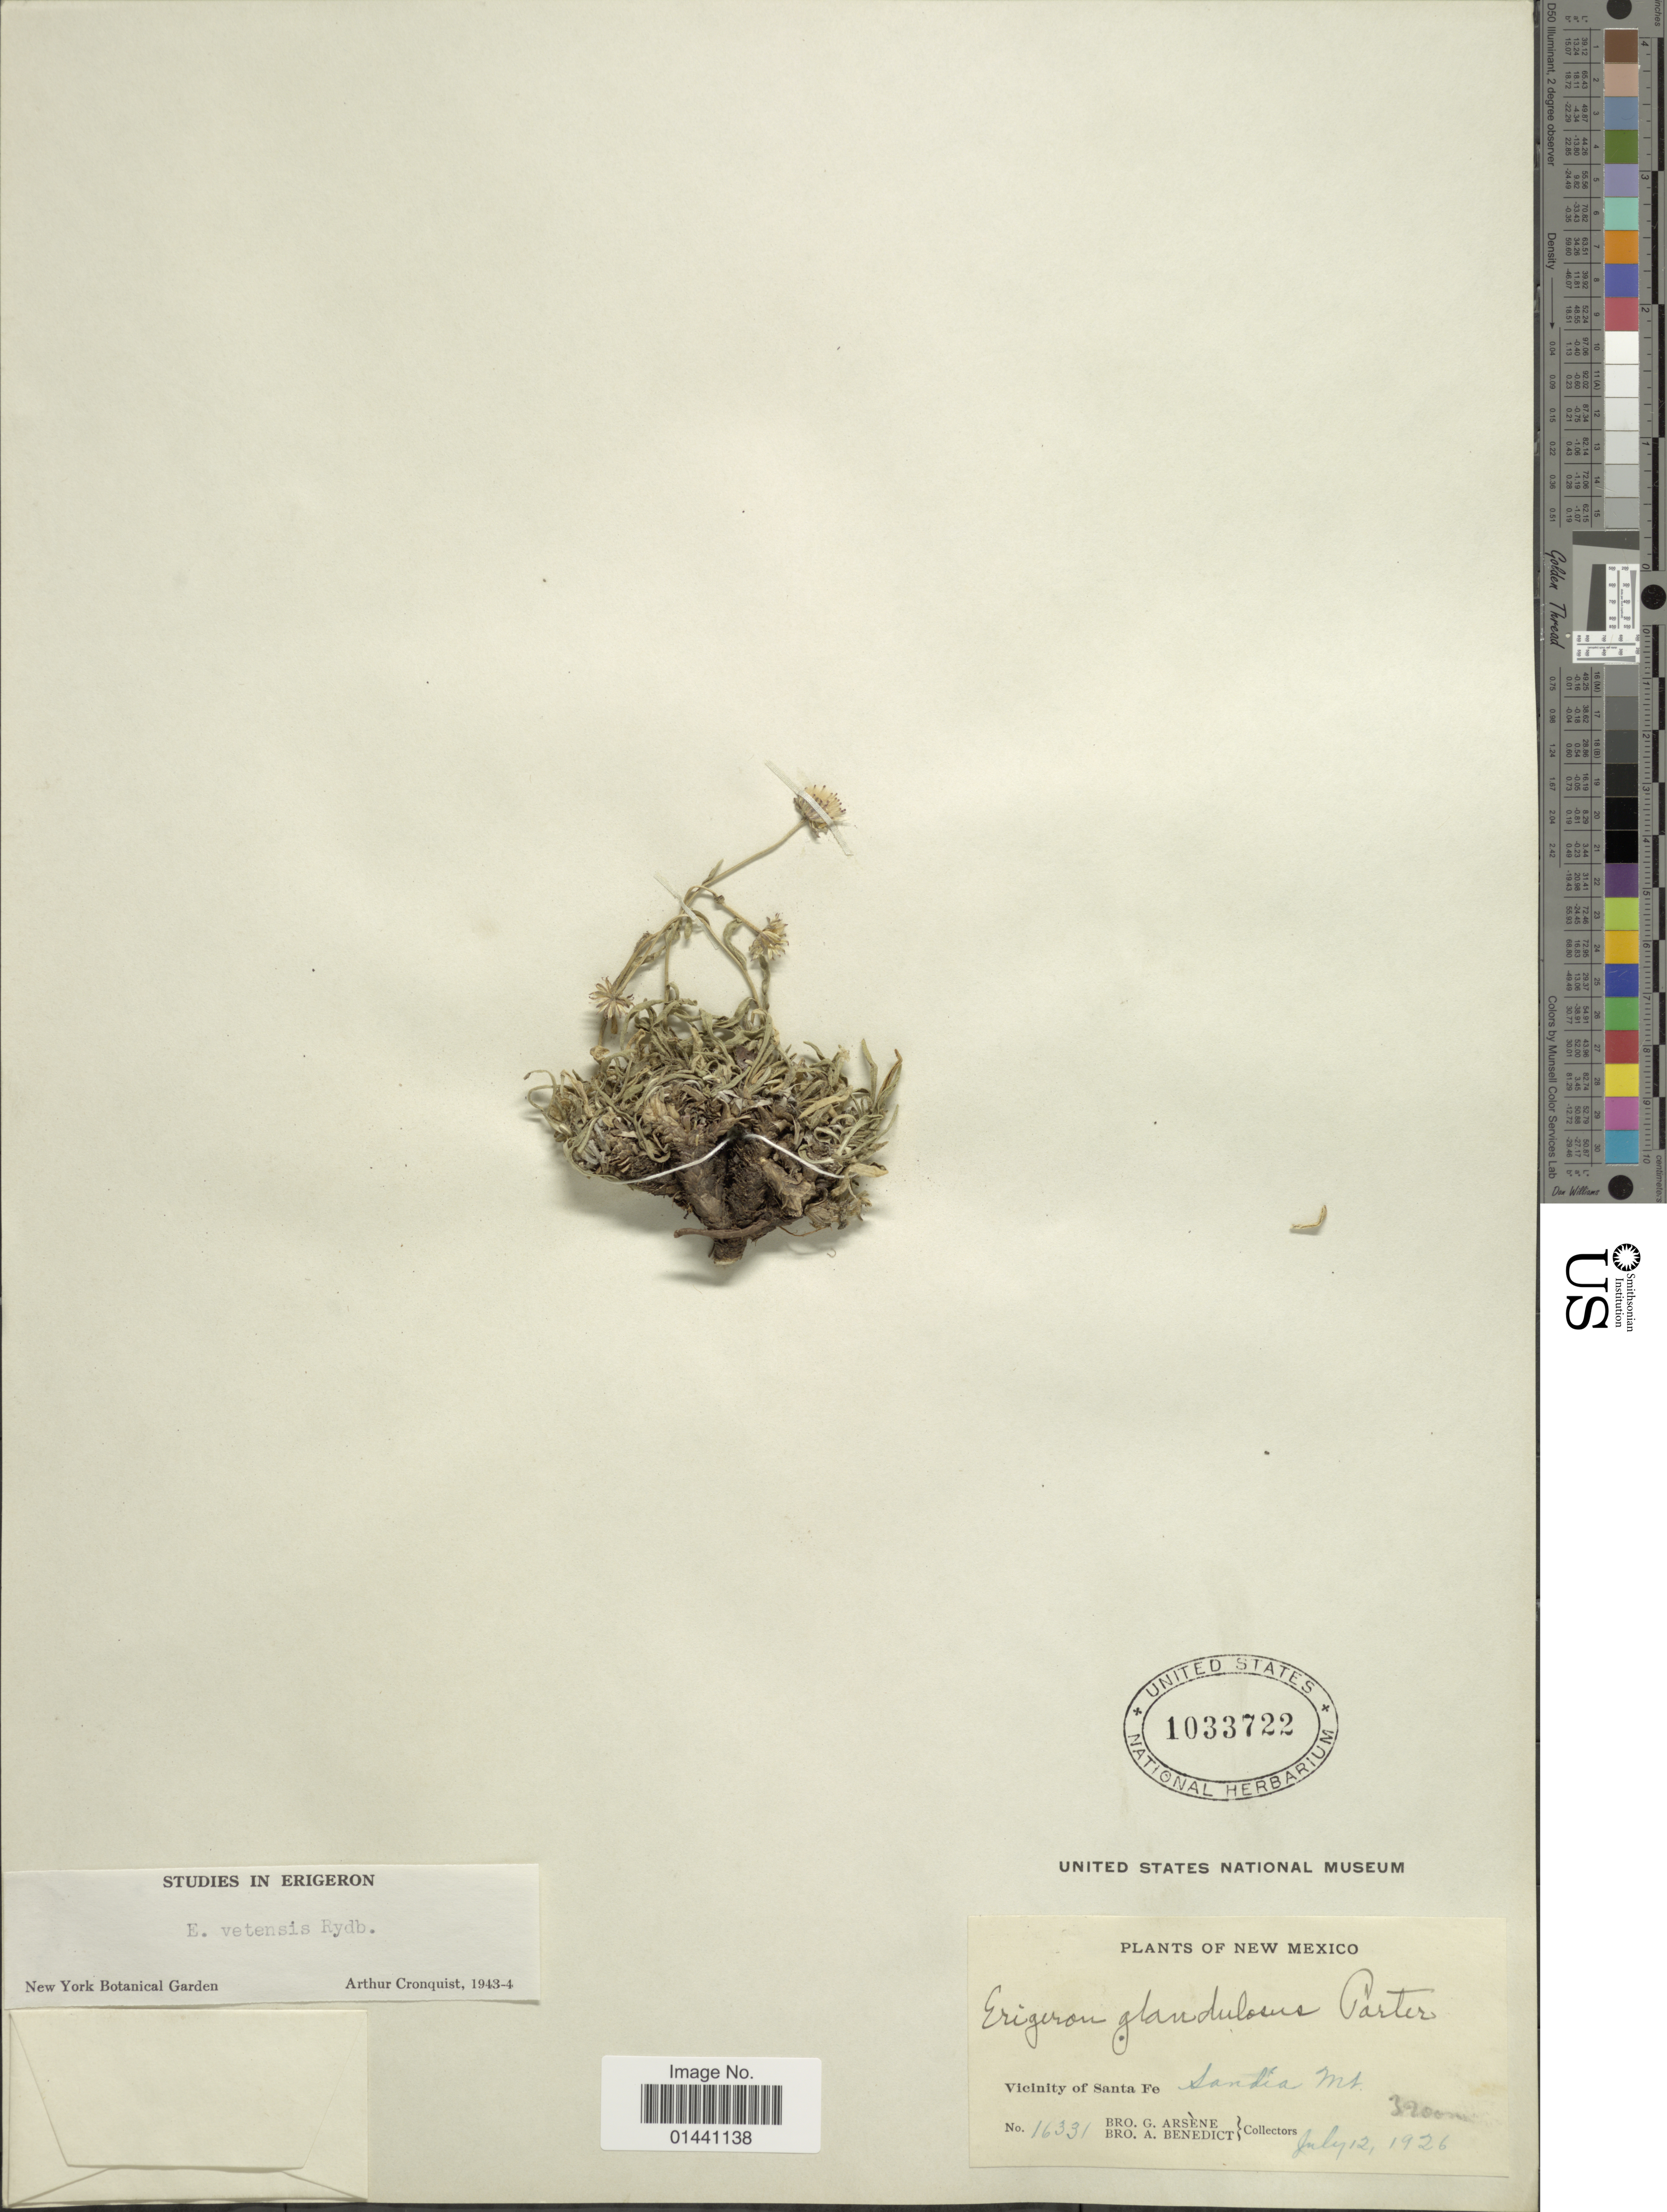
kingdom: Plantae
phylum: Tracheophyta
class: Magnoliopsida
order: Asterales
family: Asteraceae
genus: Erigeron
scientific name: Erigeron vetensis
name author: Rydb.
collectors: Bro. G. Arsène & B. Ayers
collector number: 16331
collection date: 1926-07-12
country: United States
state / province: New Mexico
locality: Vicinity of Santa de, Sandia Mt.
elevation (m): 3200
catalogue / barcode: US 1033722